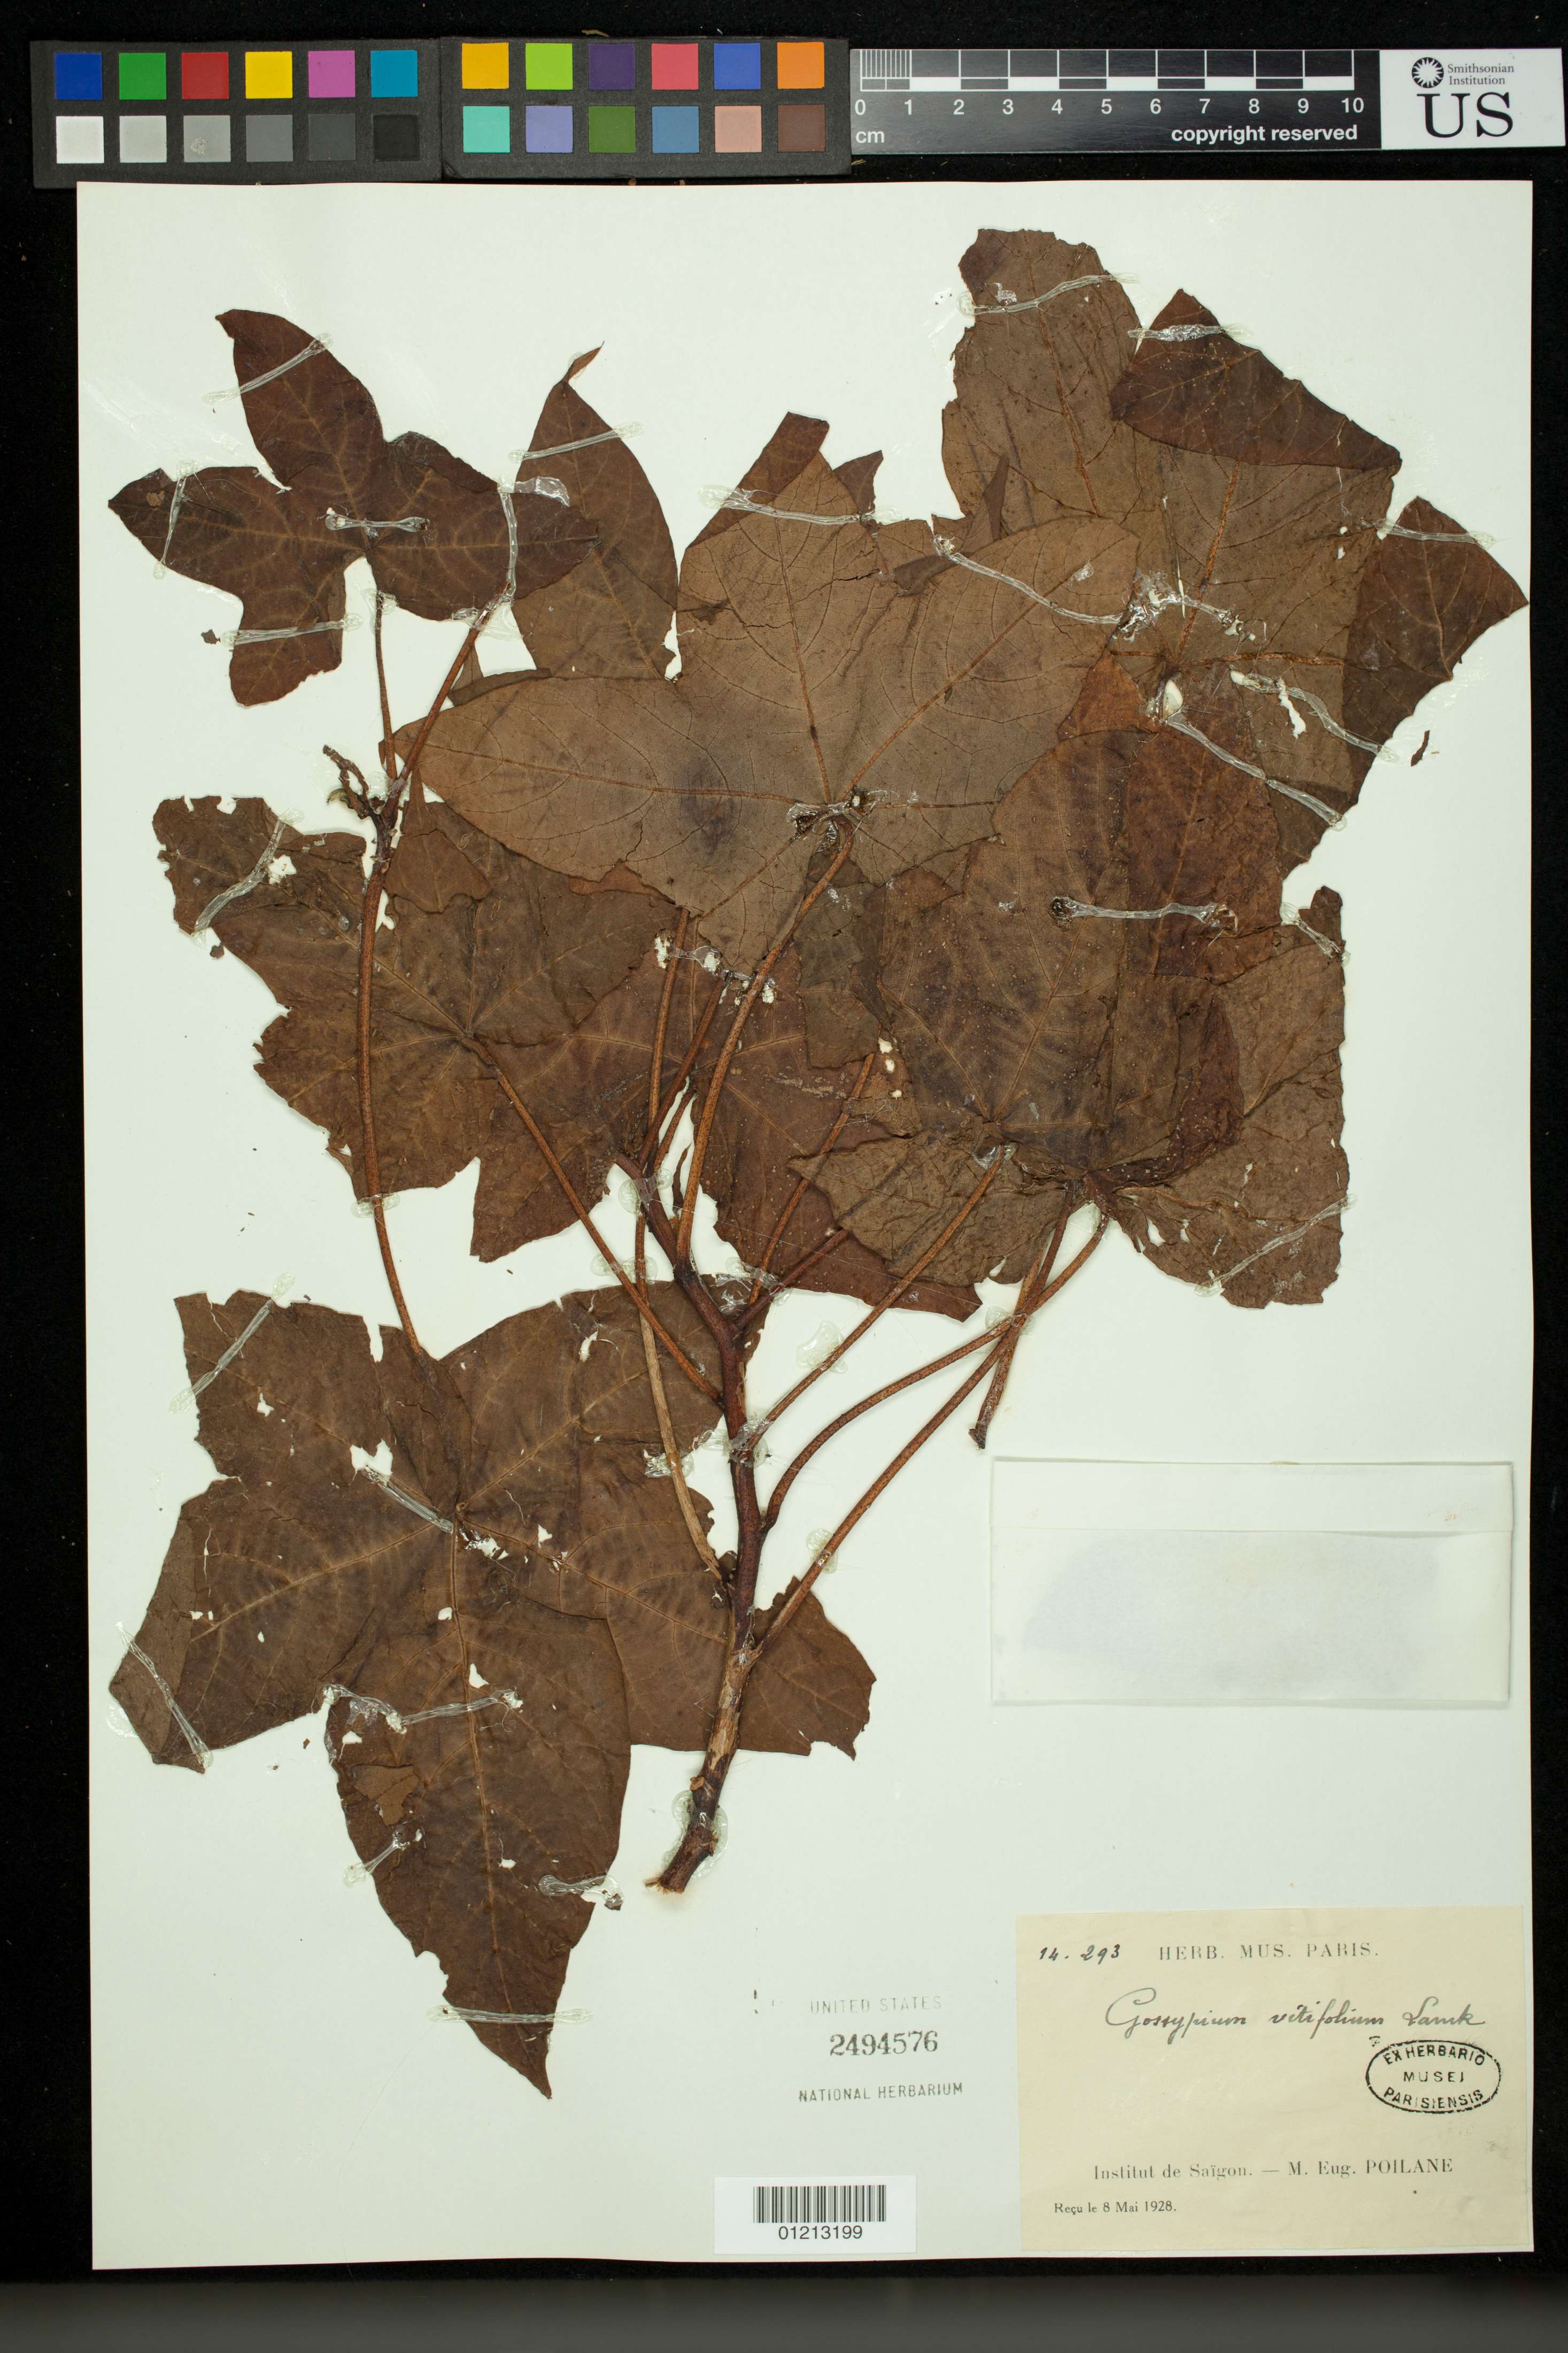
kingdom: Plantae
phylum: Tracheophyta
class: Magnoliopsida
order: Malvales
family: Malvaceae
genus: Gossypium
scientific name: Gossypium vitifolium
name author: Lam.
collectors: E. Poilane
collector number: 14.293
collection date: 1928-05-08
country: Vietnam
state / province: Ho Chi Minh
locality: Institut de Saigon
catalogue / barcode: US 2494576